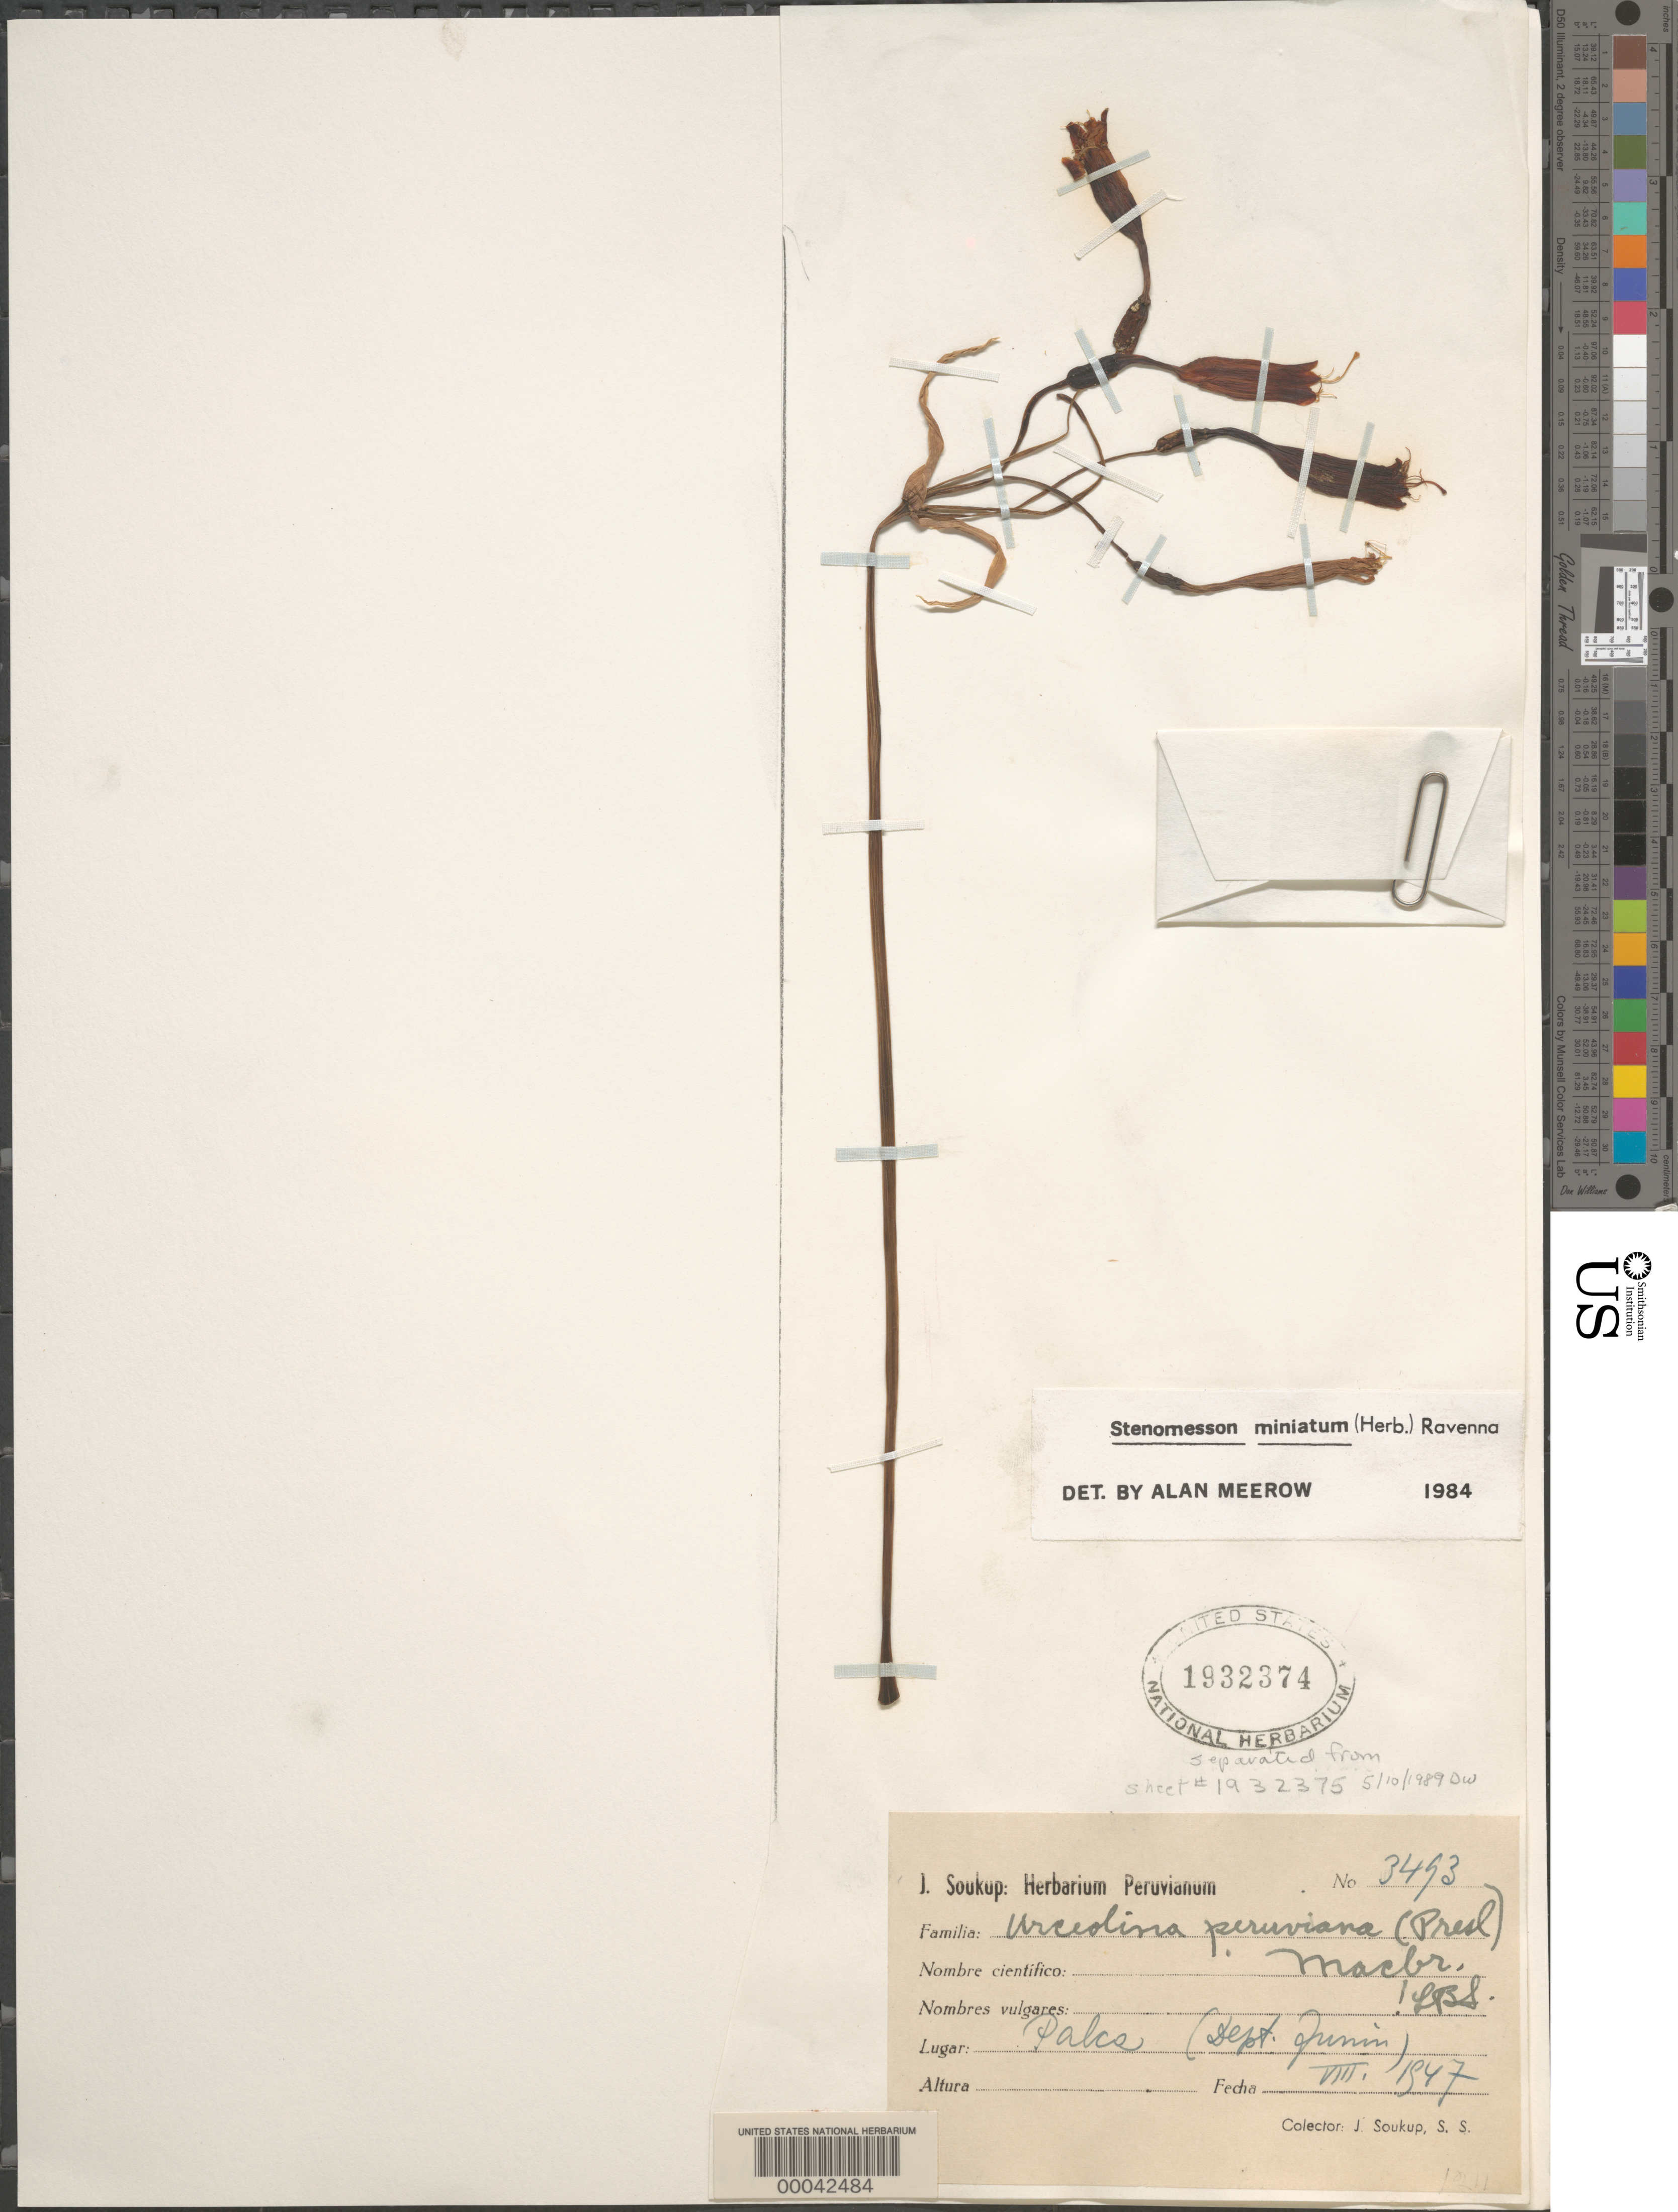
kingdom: Plantae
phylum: Tracheophyta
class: Liliopsida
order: Asparagales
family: Amaryllidaceae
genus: Stenomesson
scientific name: Stenomesson miniatum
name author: (Herb.) Ravenna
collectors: J. J. Soukup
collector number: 3493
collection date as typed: Aug 1947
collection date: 1947-08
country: Peru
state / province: Junín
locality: Calcs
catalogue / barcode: US 1932374